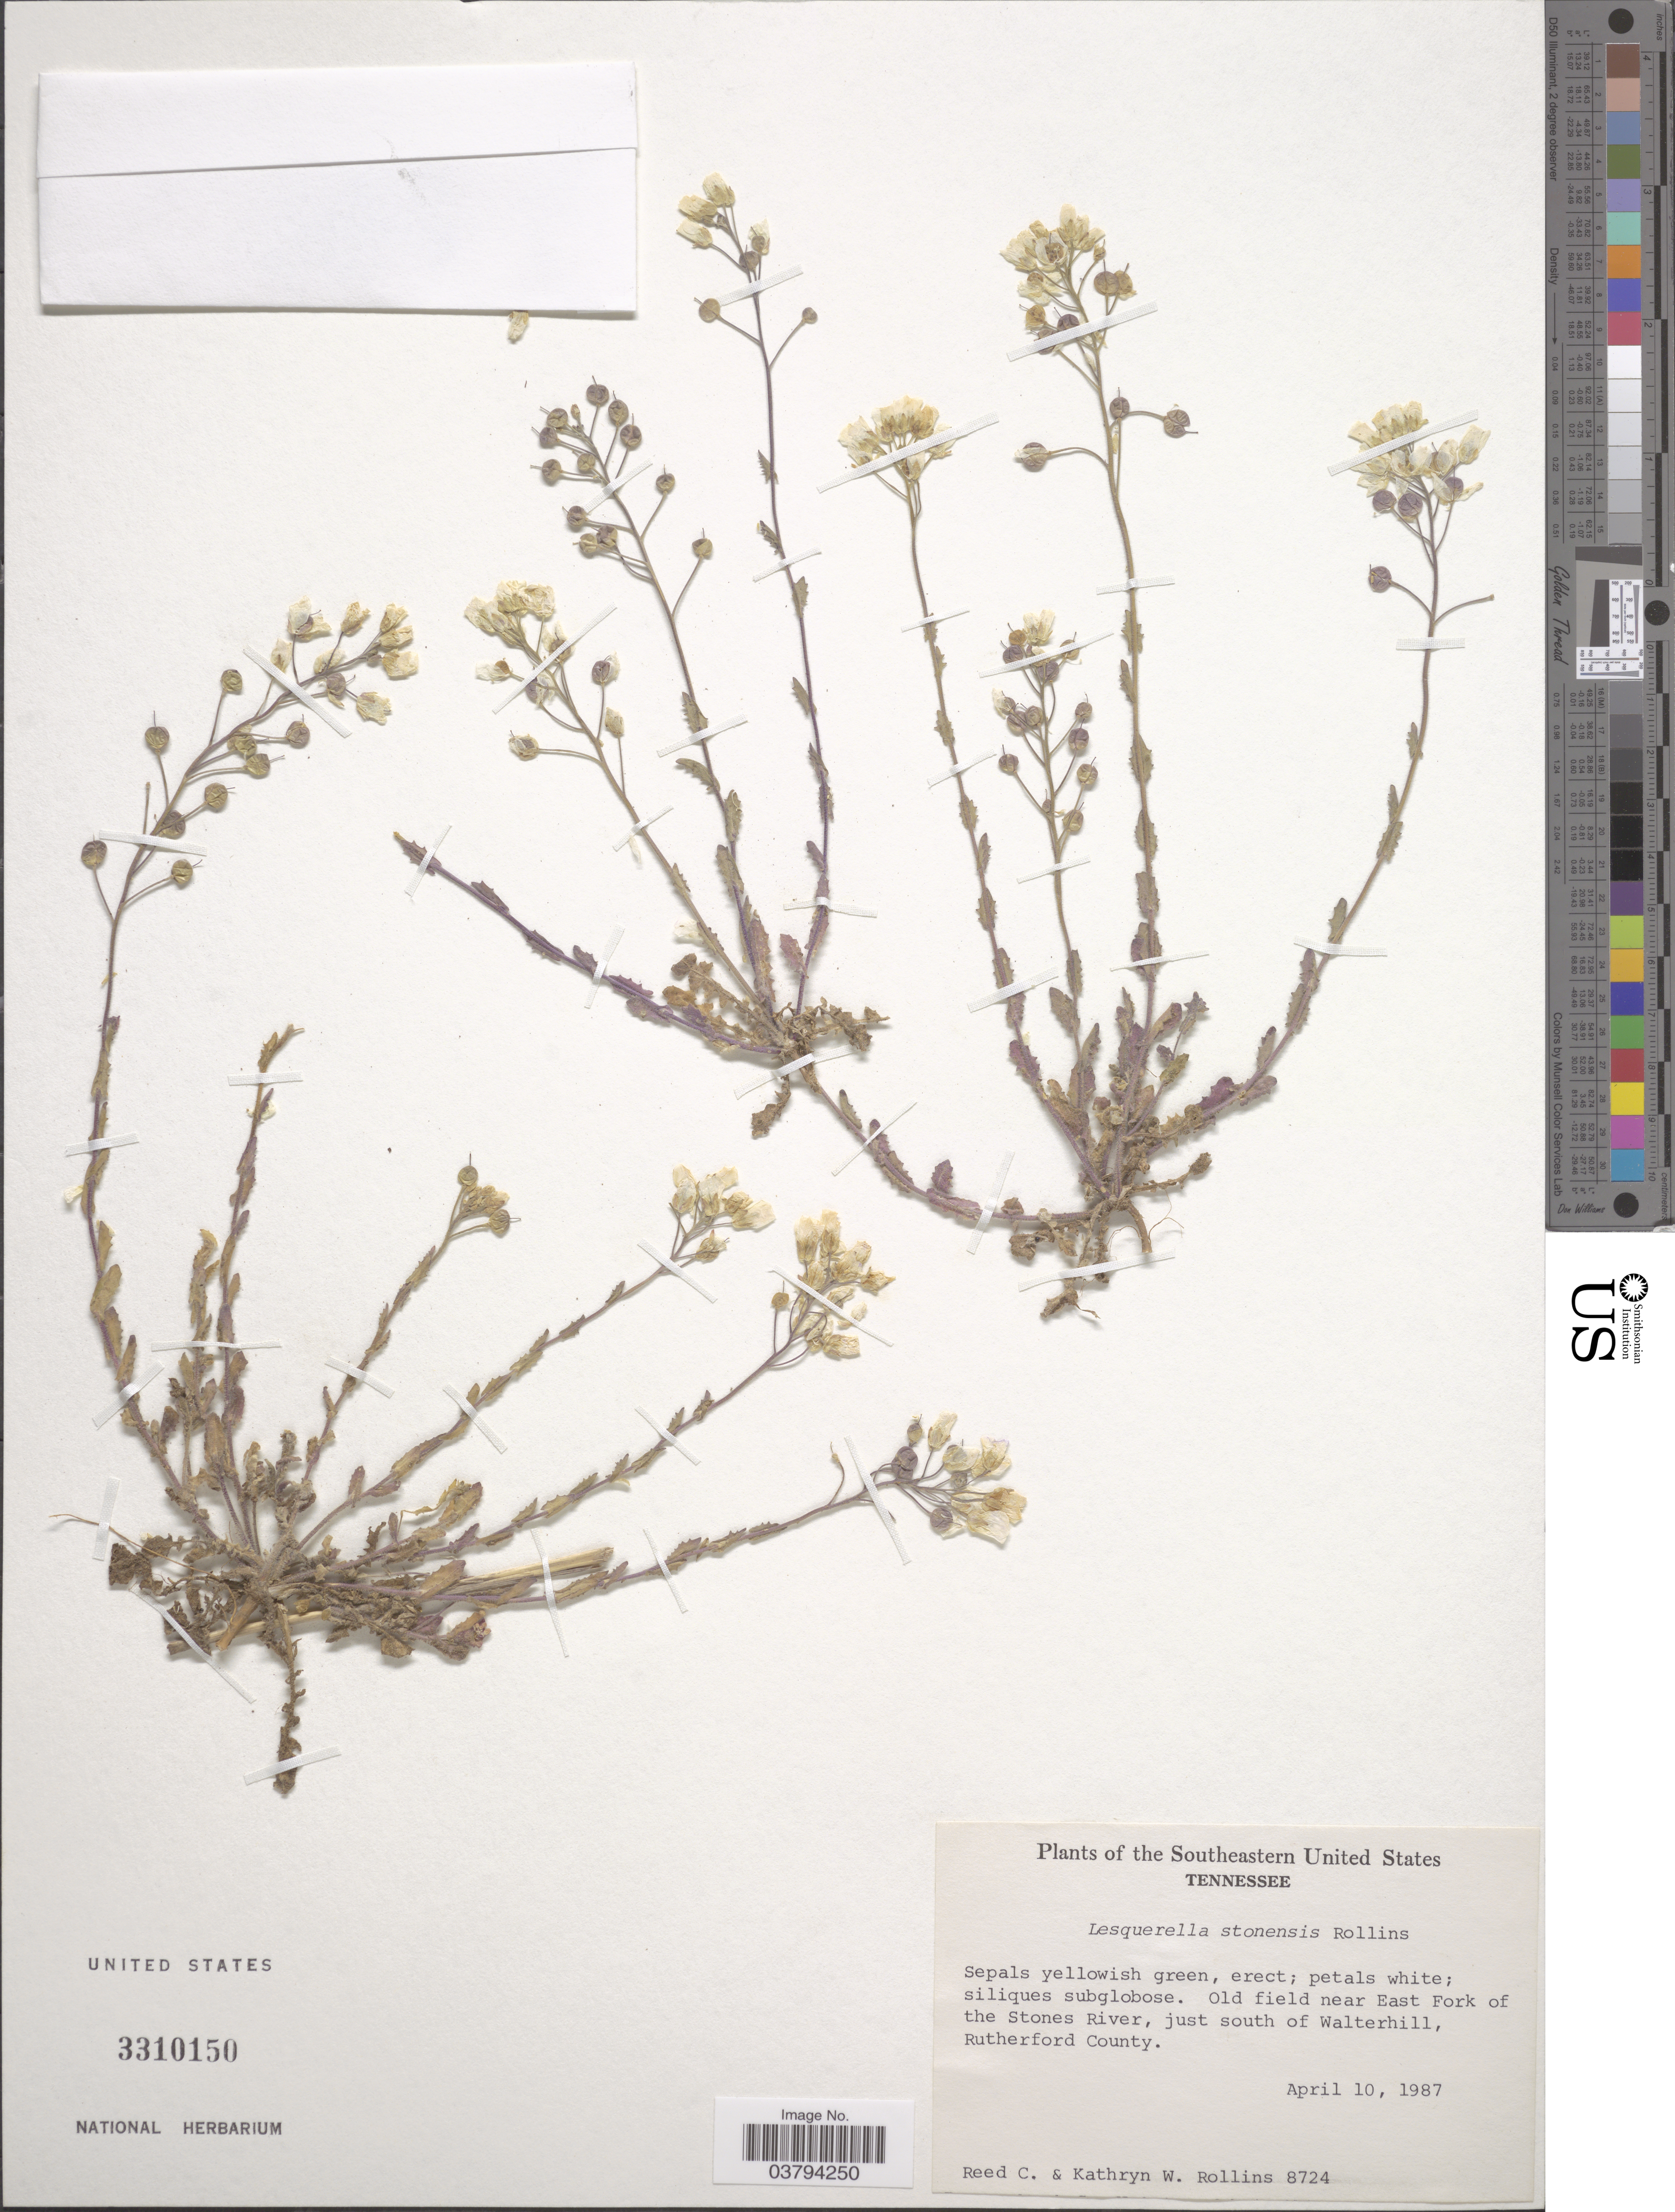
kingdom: Plantae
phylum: Tracheophyta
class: Magnoliopsida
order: Brassicales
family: Brassicaceae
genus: Lesquerella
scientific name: Lesquerella stonensis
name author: Rollins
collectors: R. C. Rollins & K. W. Rollins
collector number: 8724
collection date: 1987-04-10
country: United States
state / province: Tennessee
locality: Old field near East Fork of the Stones River, just south of Walterhill, Rutherford County.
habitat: old field near river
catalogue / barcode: US 3310150